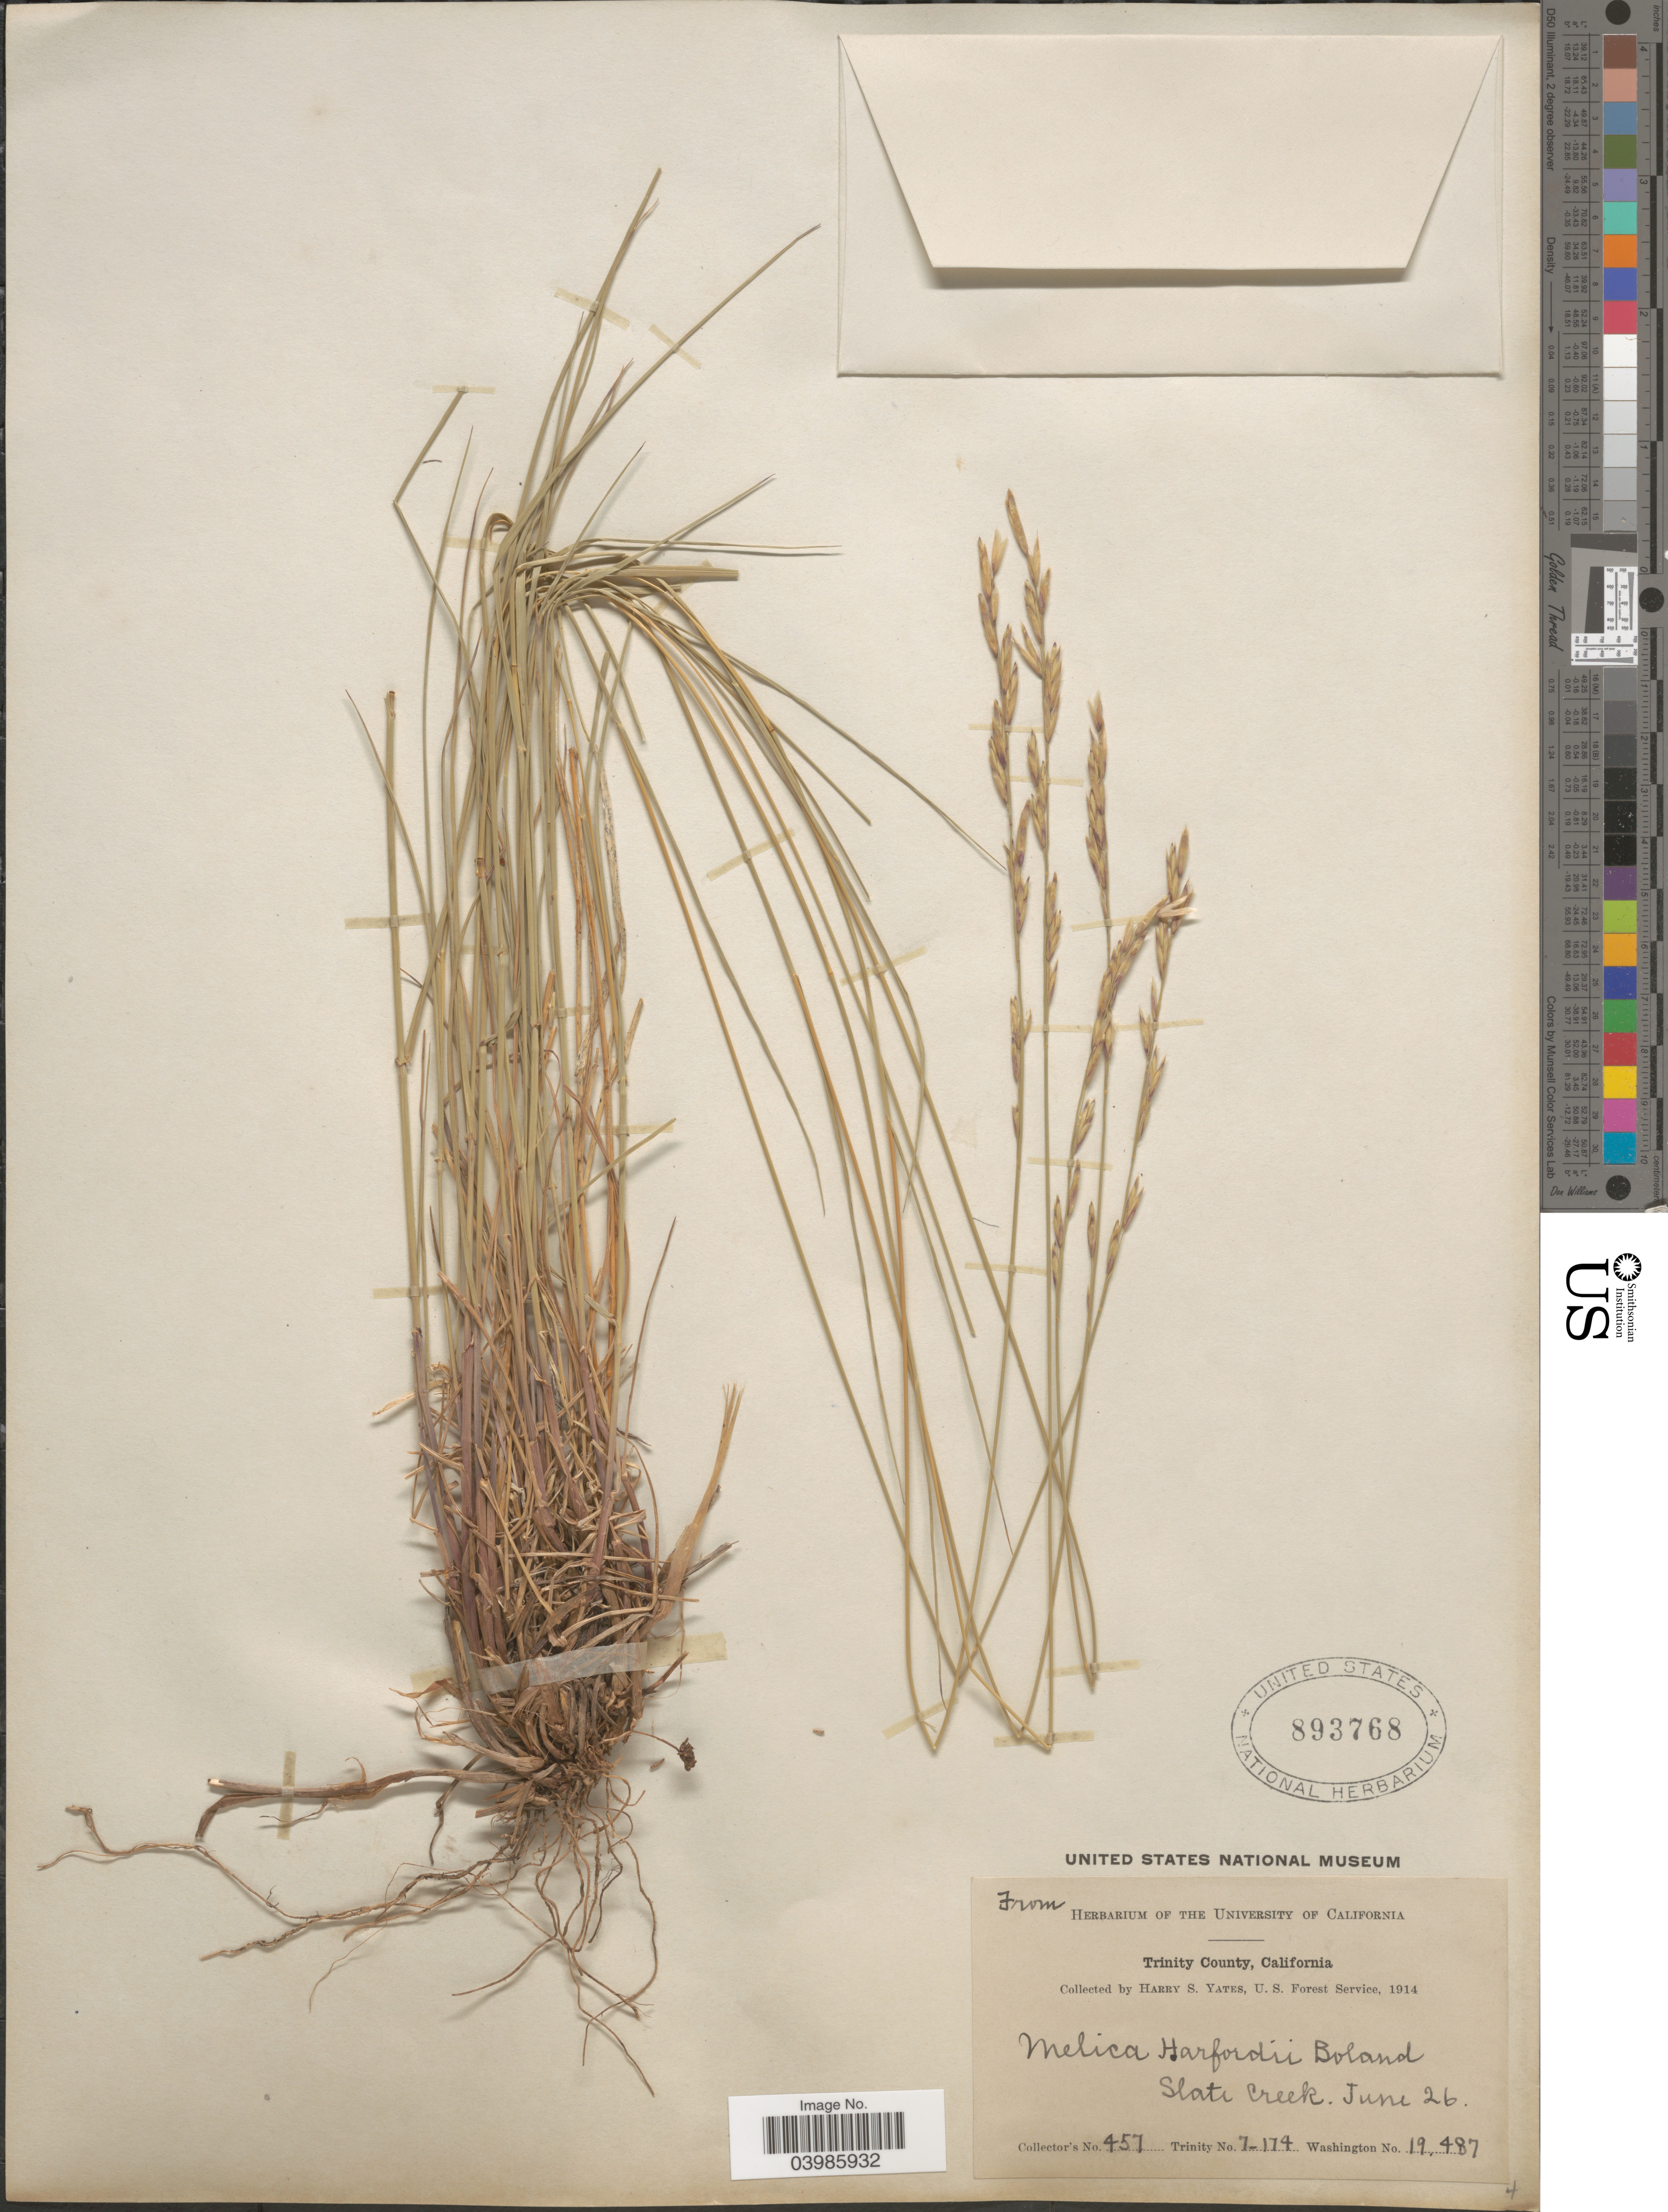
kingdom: Plantae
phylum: Tracheophyta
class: Liliopsida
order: Poales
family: Poaceae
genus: Melica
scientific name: Melica harfordii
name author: Bol.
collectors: H. S. Yates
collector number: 457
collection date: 1914-06-26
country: United States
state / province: California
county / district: Trinity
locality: Trinity County. Slate Creek.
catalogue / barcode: US 893768